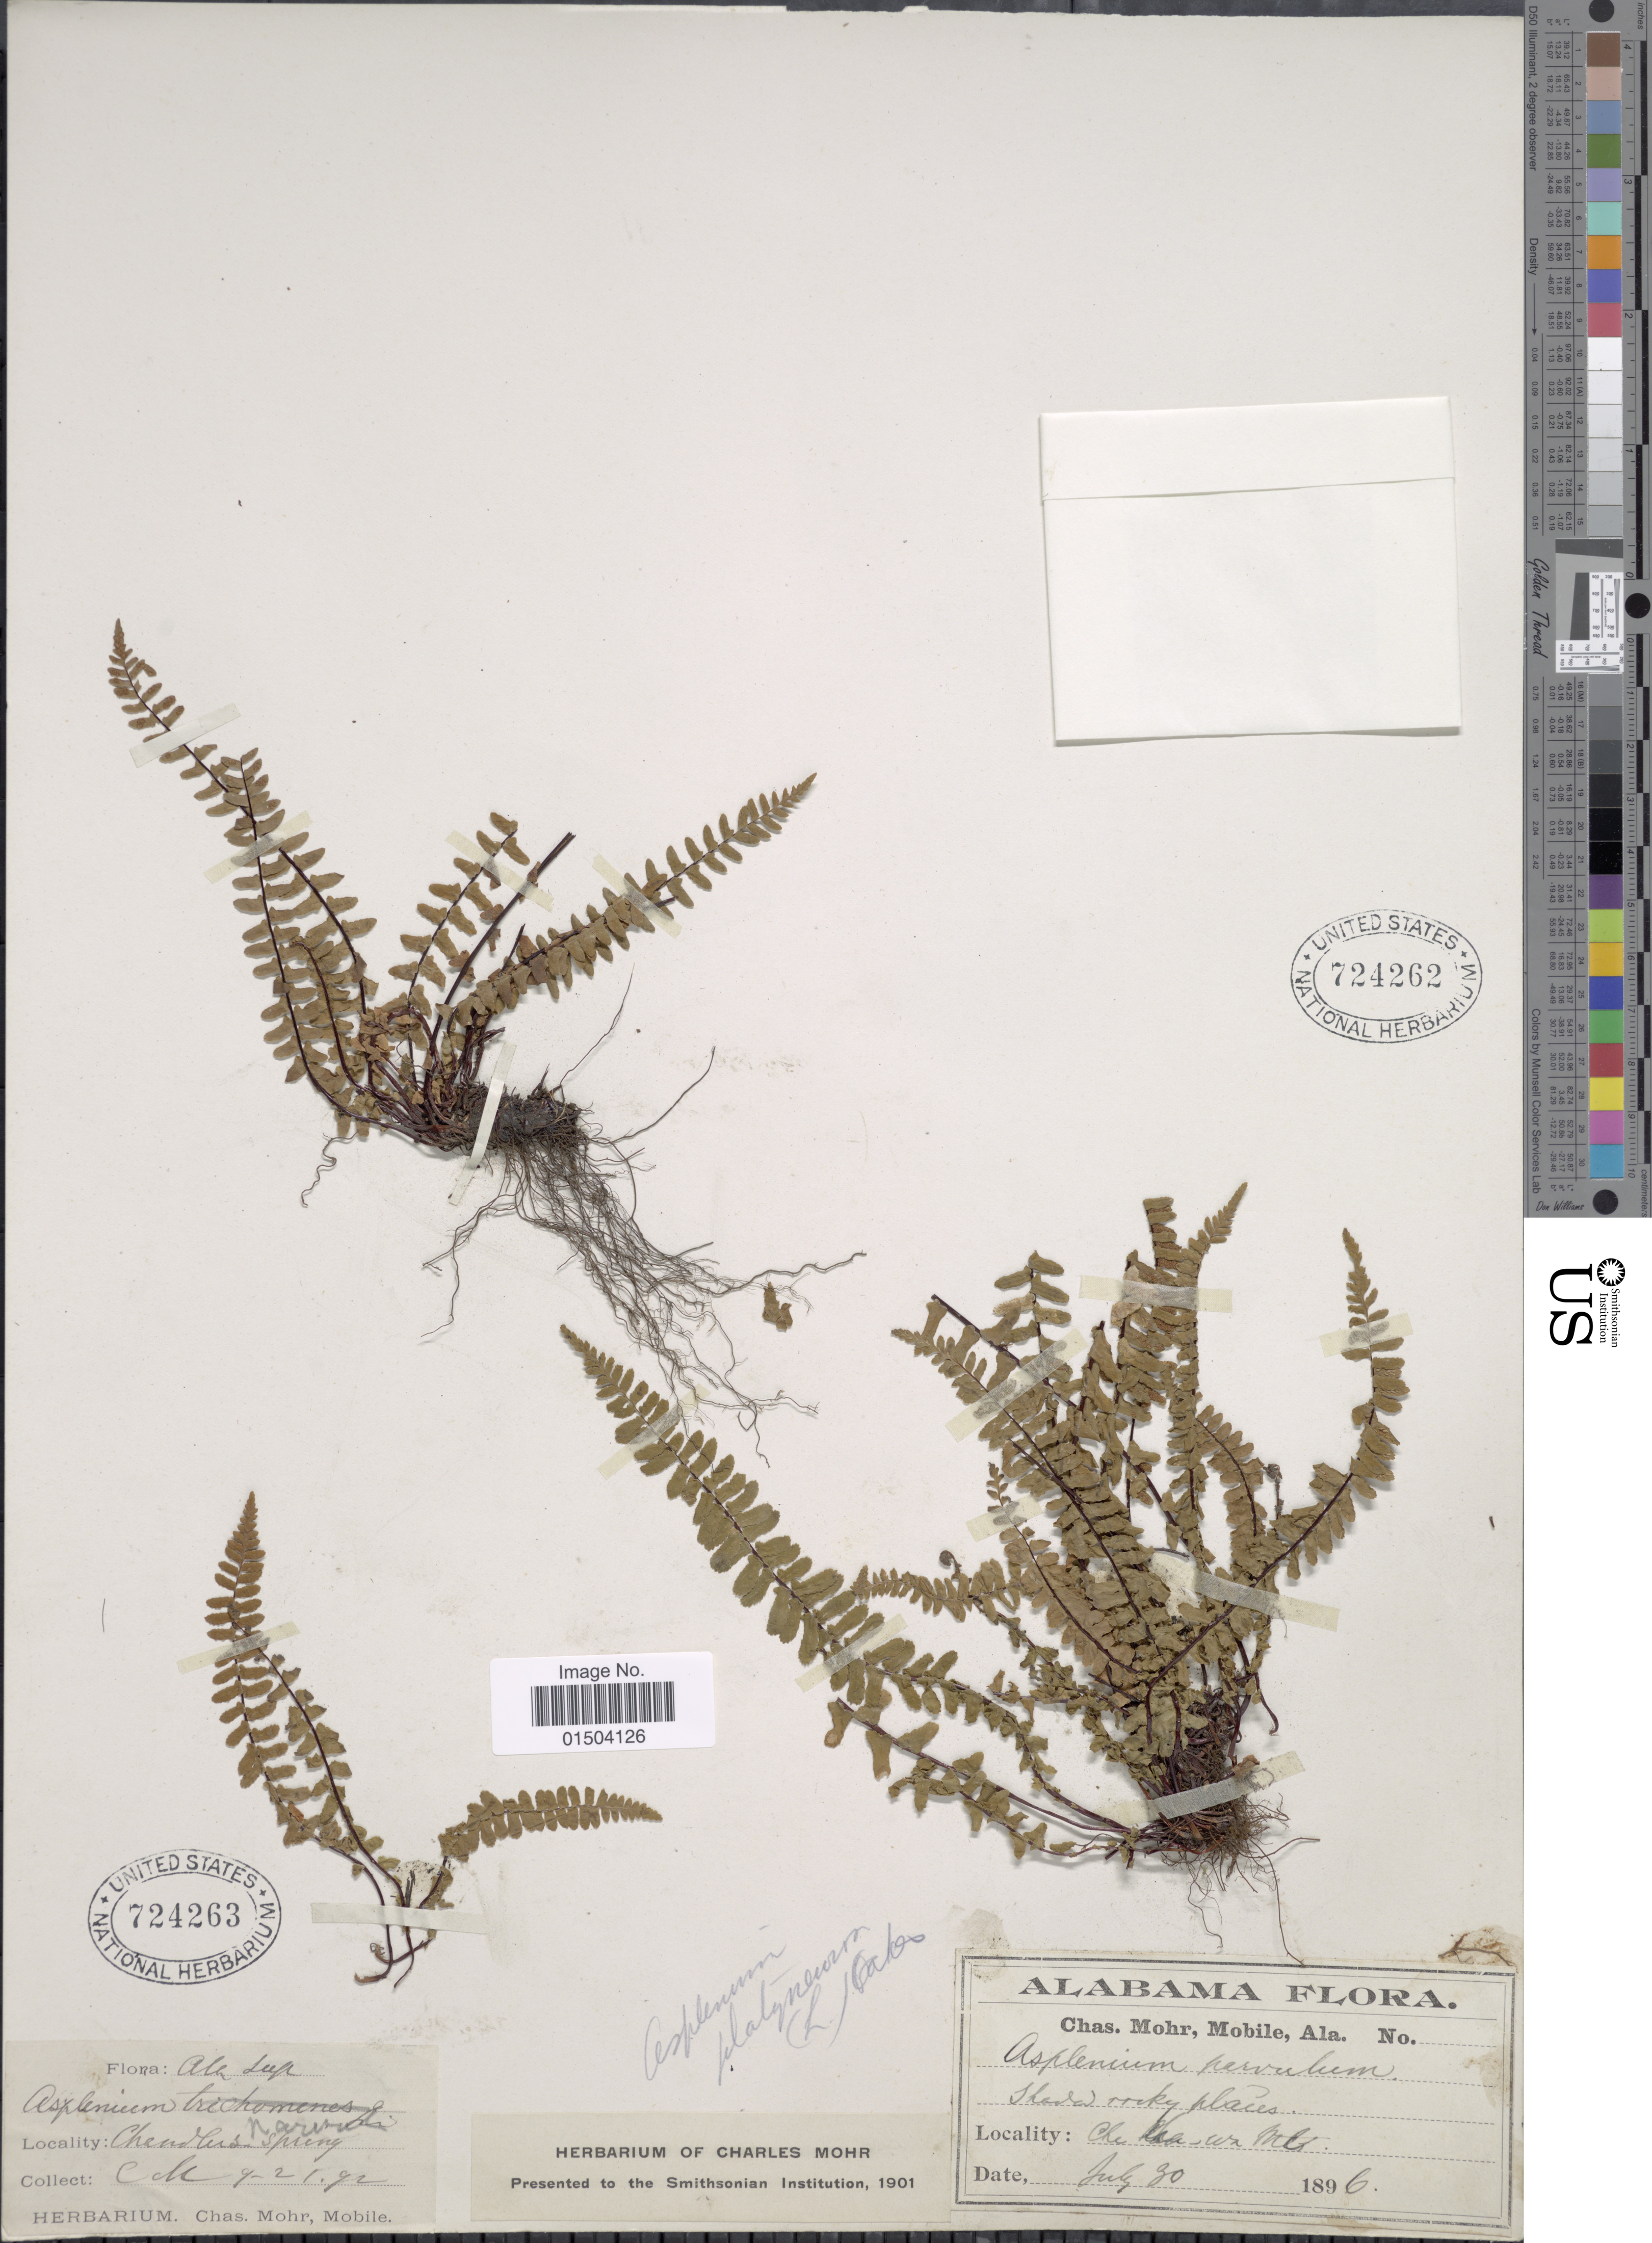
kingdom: Plantae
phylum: Tracheophyta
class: Polypodiopsida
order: Polypodiales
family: Aspleniaceae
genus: Asplenium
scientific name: Asplenium platyneuron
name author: (L.) Britton, Stearns & Poggenb.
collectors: C. T. Mohr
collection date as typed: Transcribed d/m/y: 21/9/92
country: United States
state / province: Alabama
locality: Chandlers Spring.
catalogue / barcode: US 724263-2